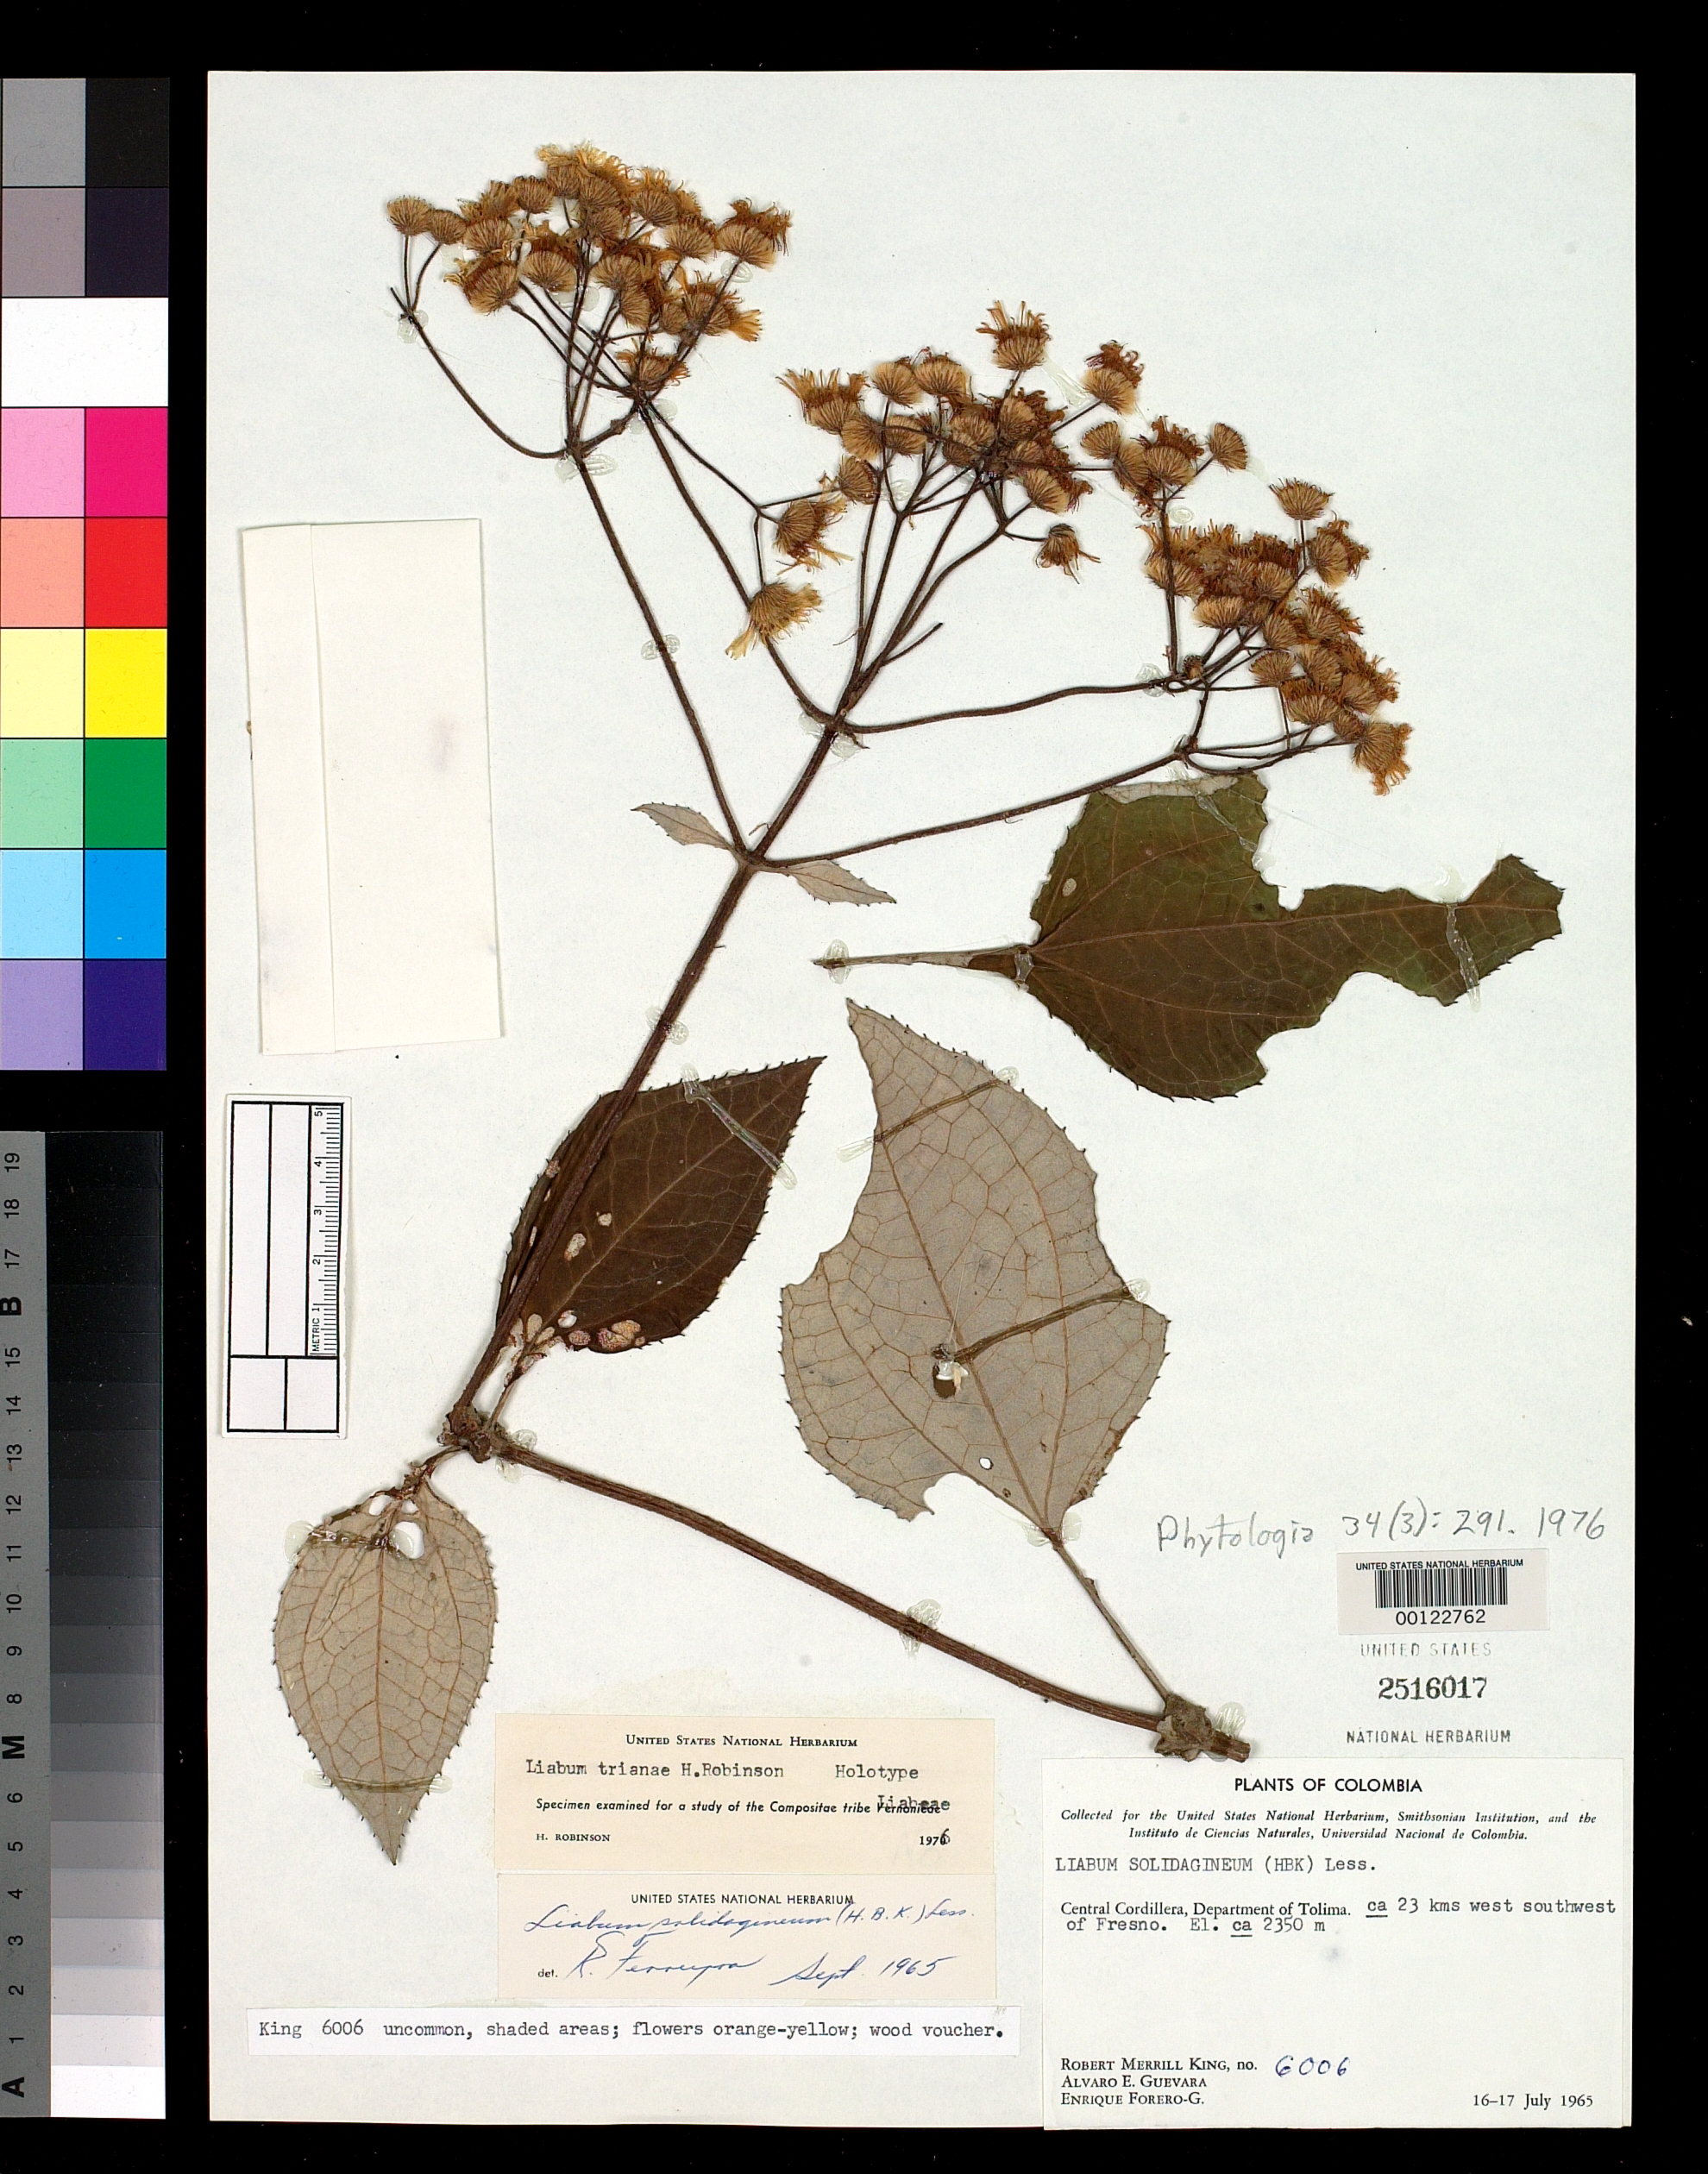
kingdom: Plantae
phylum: Tracheophyta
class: Magnoliopsida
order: Asterales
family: Asteraceae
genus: Liabum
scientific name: Liabum trianae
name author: H. Rob.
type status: Holotype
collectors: R. M. King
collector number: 6006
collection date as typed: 16 Jul 1965 to 17 Jul 1965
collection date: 1965-07-16/1965-07-17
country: Colombia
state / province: Tolima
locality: Central Cordillera, 23 km SW of Fresno.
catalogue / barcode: US 2516017